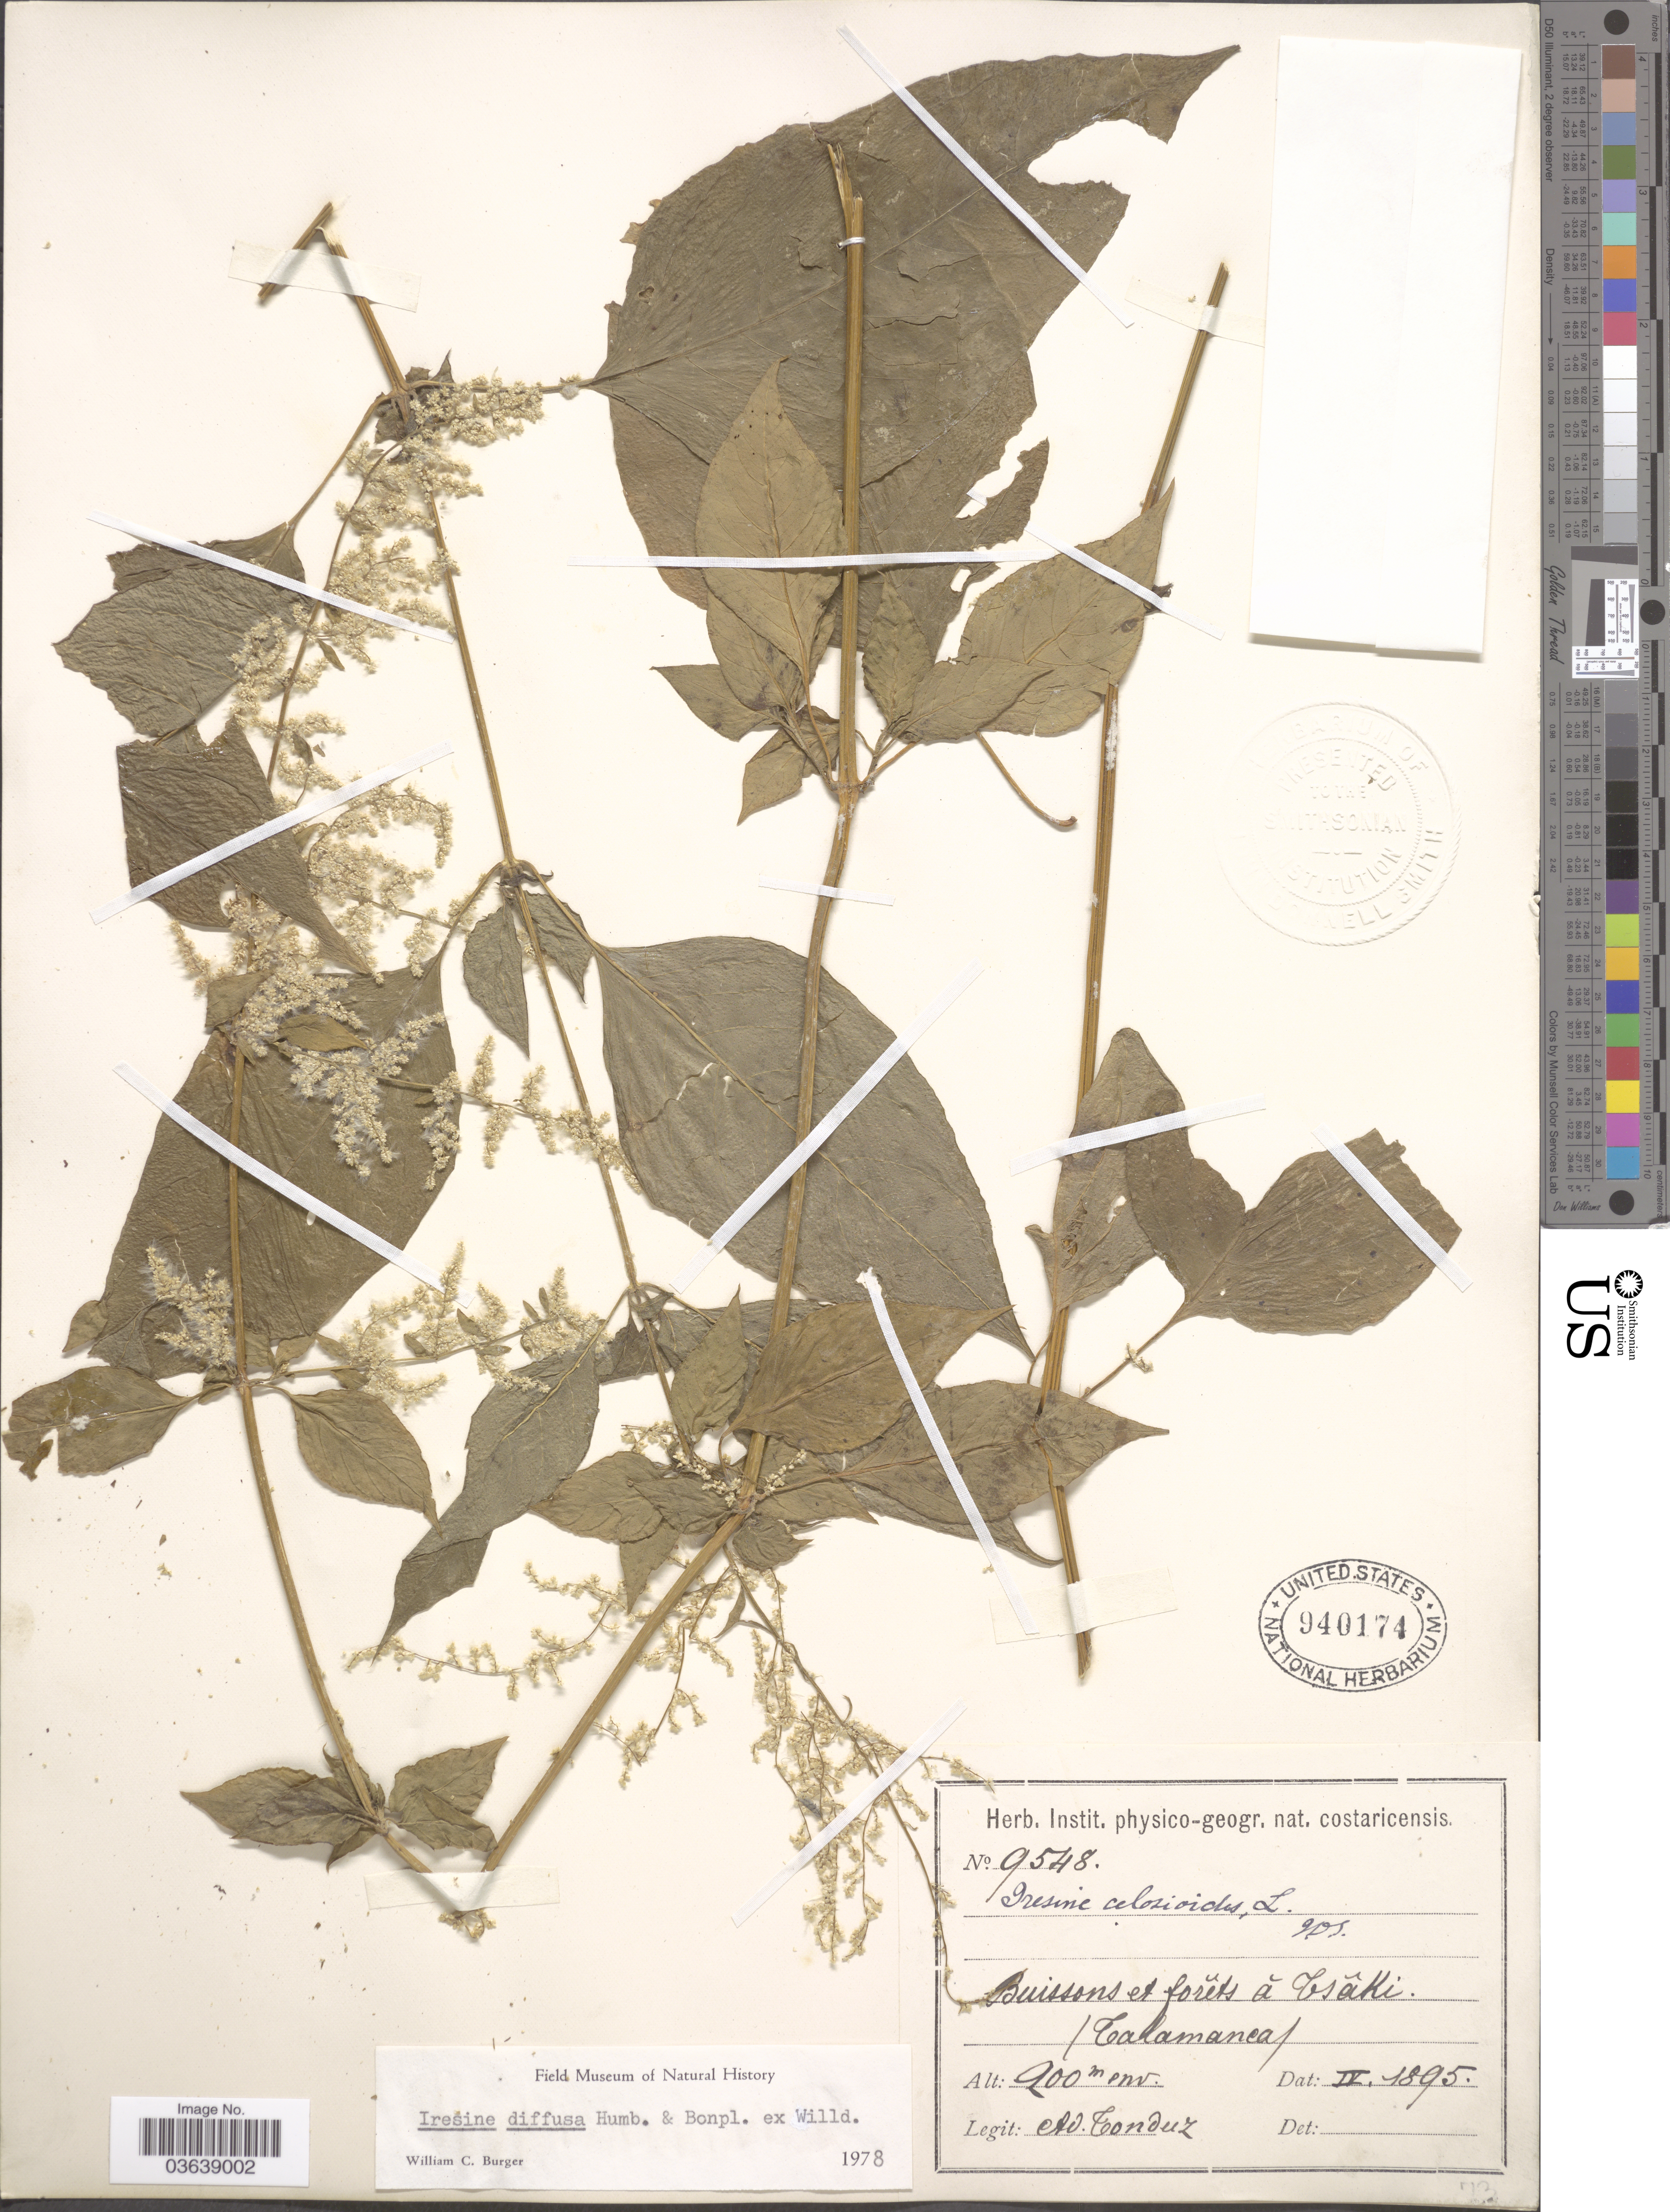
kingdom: Plantae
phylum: Tracheophyta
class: Magnoliopsida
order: Caryophyllales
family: Amaranthaceae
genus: Iresine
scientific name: Iresine celosia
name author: L.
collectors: A. Tonduz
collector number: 9548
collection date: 1895-04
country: Costa Rica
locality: Buissons et forěts ă Tsâki. (Talamanca).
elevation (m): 900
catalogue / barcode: US 940174